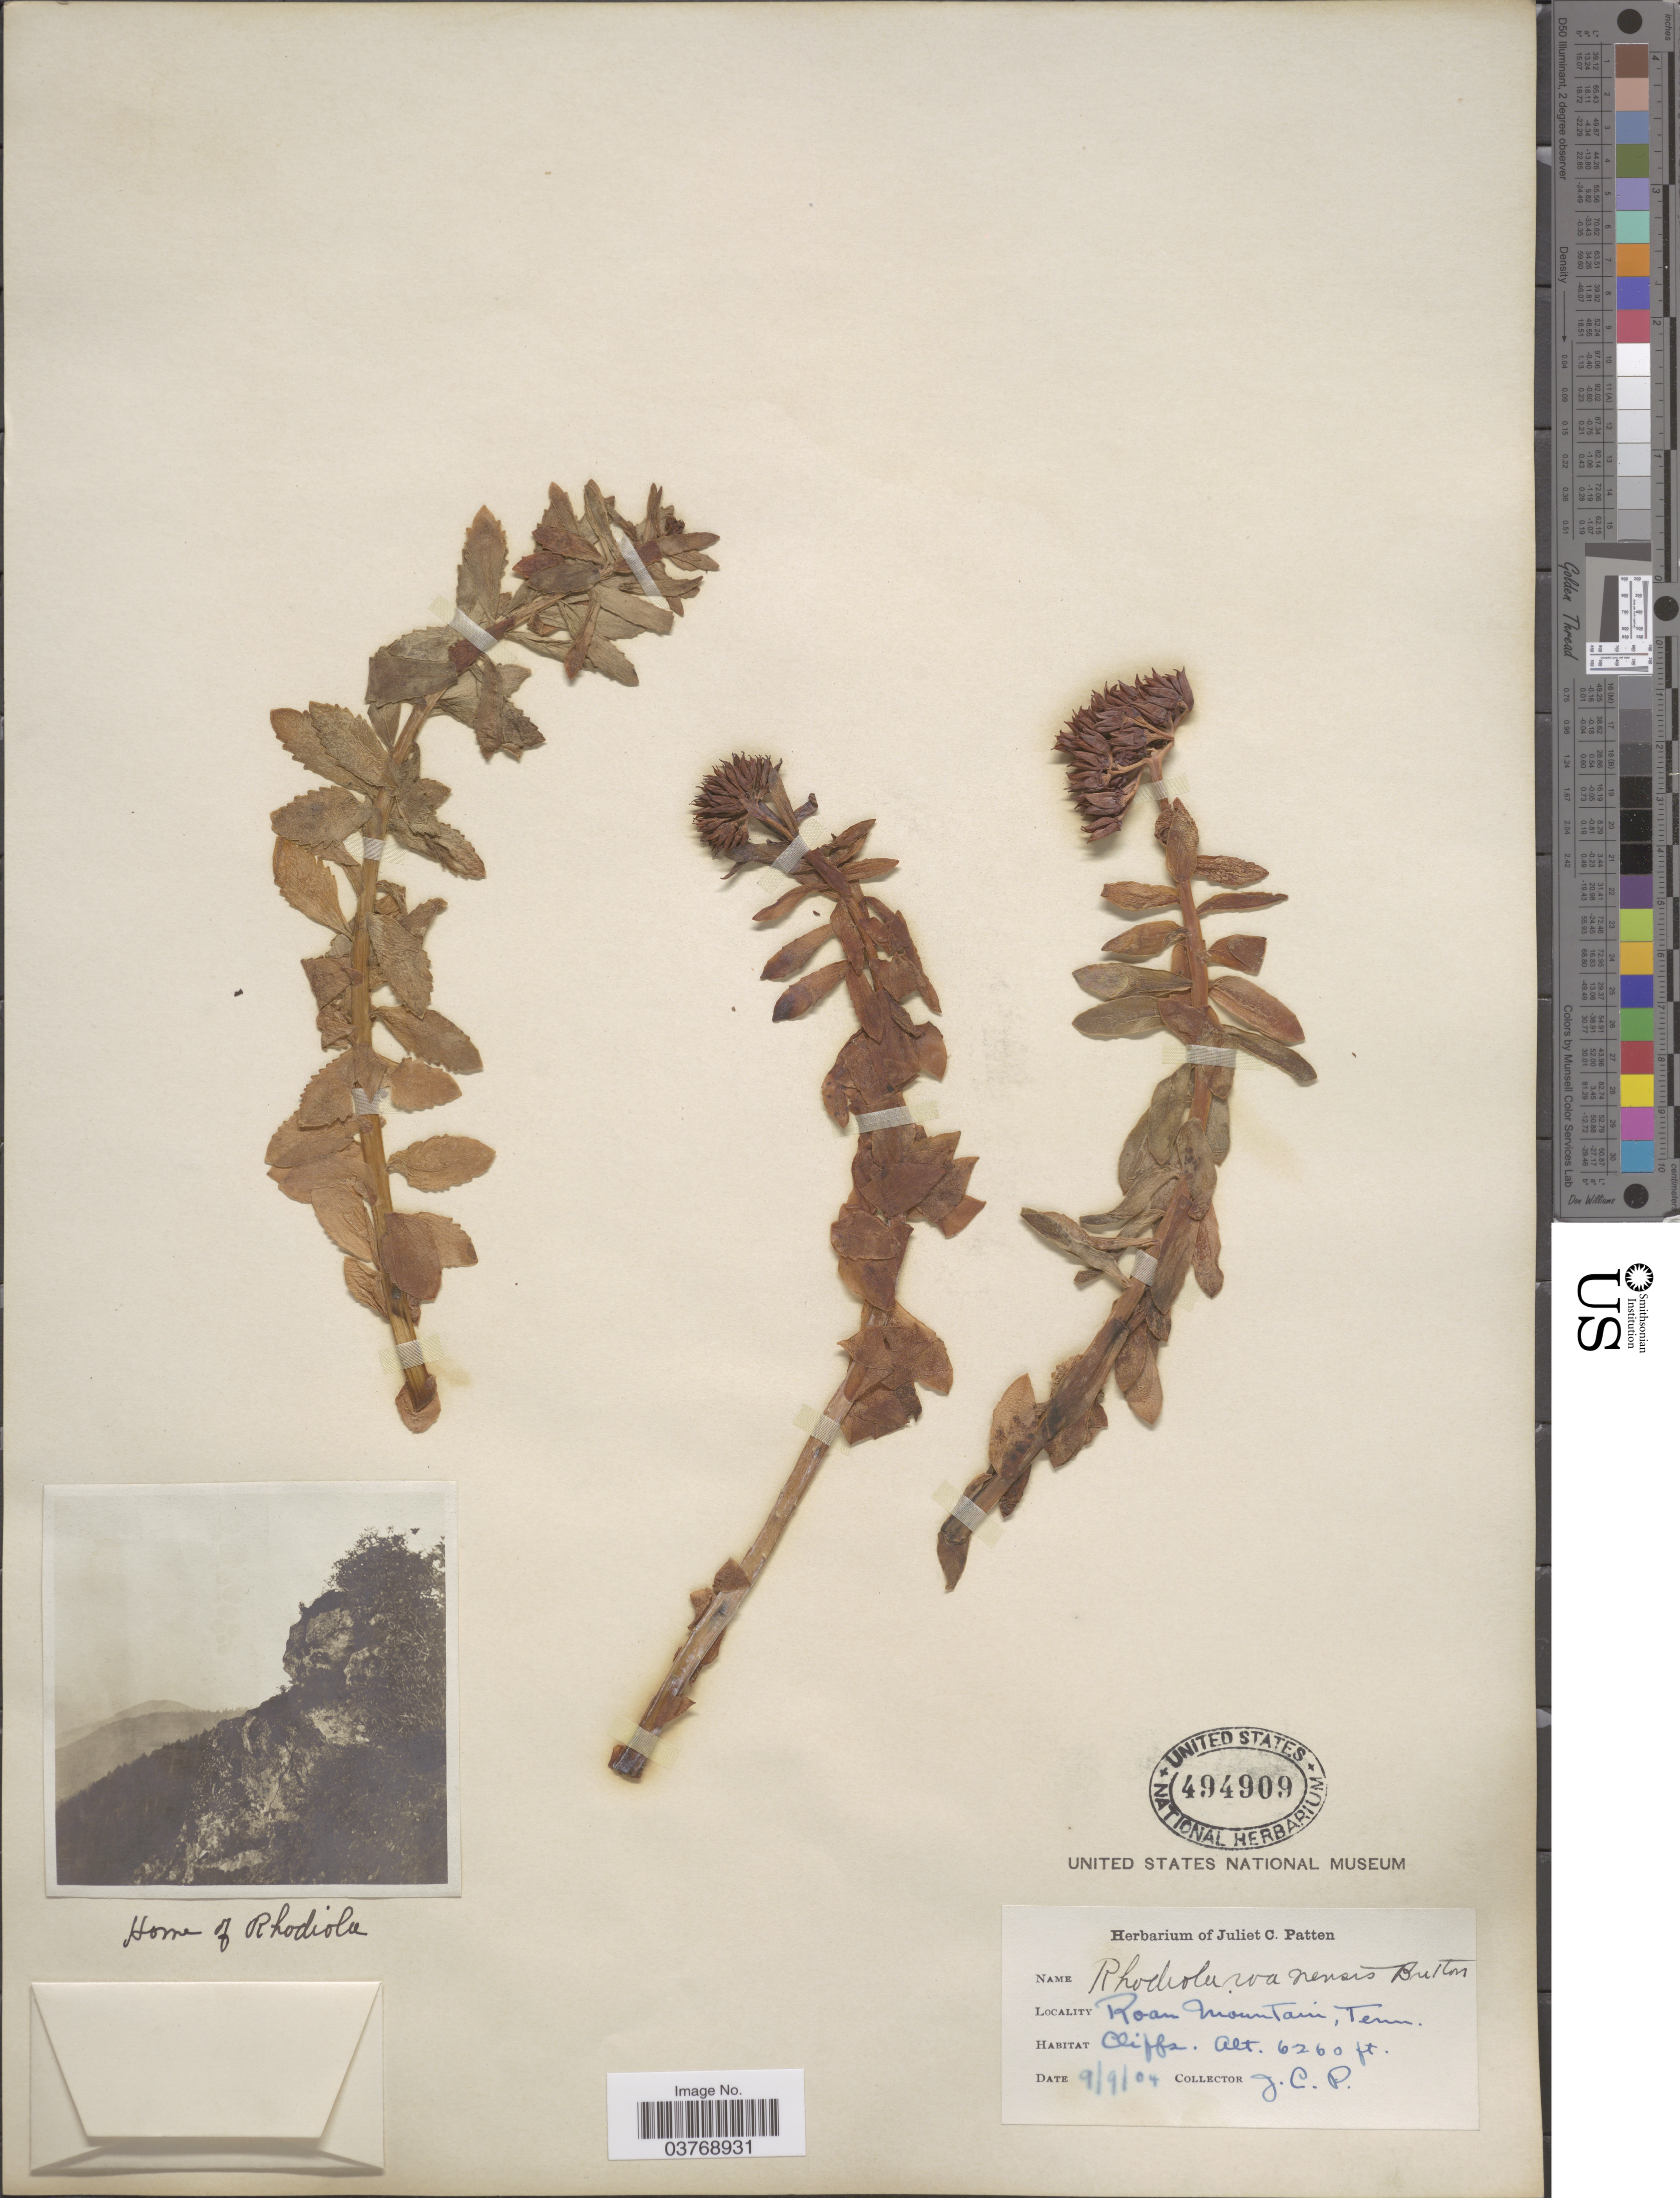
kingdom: Plantae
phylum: Tracheophyta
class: Magnoliopsida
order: Saxifragales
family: Crassulaceae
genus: Rhodiola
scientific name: Rhodiola rosea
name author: L.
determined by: Strong, Mark T., (BOT), Smithsonian Institution - National Museum of Natural History (UNITED STATES)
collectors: J. Patten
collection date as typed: Transcribed d/m/y: 9/9/4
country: United States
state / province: Tennessee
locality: Roan Mountain.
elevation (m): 1908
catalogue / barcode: US 494909